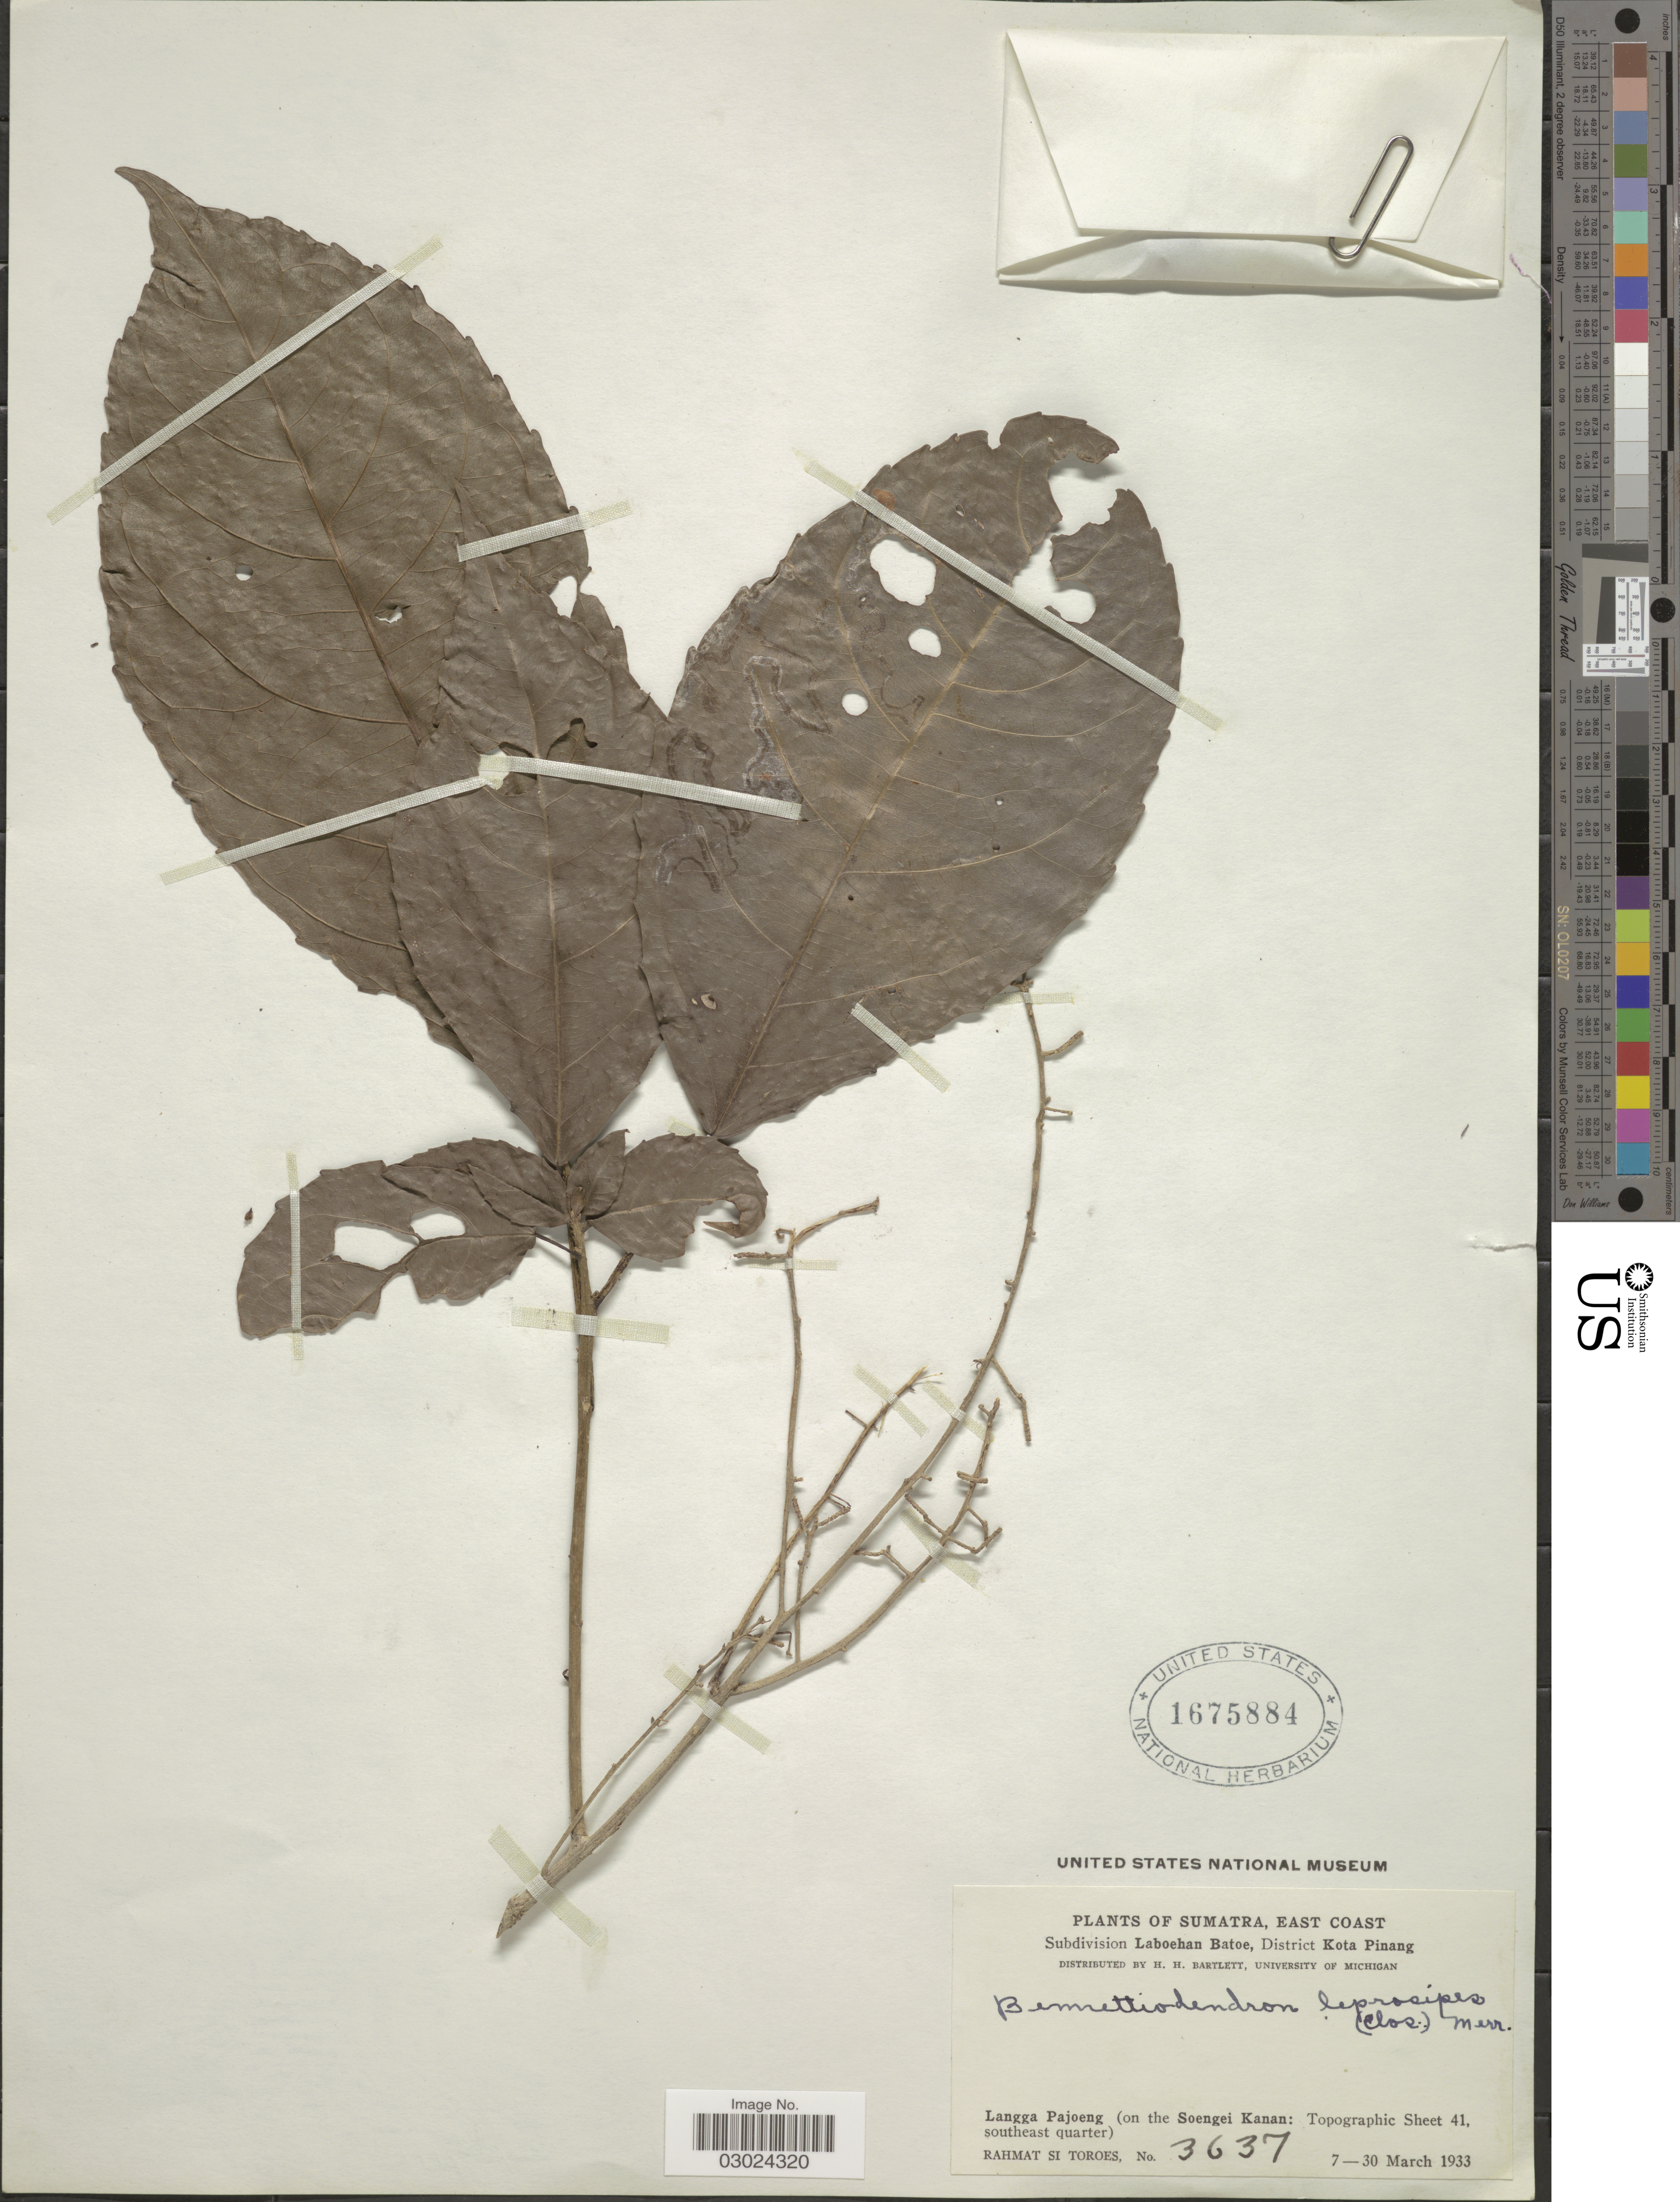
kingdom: Plantae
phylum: Tracheophyta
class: Magnoliopsida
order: Malpighiales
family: Salicaceae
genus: Bennettiodendron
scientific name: Bennettiodendron leprosipes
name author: (Clos) Merr.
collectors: Rahmat Si Boeea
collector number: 3637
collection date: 1933-03-07/1933-03-30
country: Indonesia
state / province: Sumatra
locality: East Coast. Subdivision Laboehan Batoe, District Kota Pinang. Langga Pajoeng (on the Soengei Kanan: Topographic Sheet 41, southeast quarter).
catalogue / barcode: US 1675884